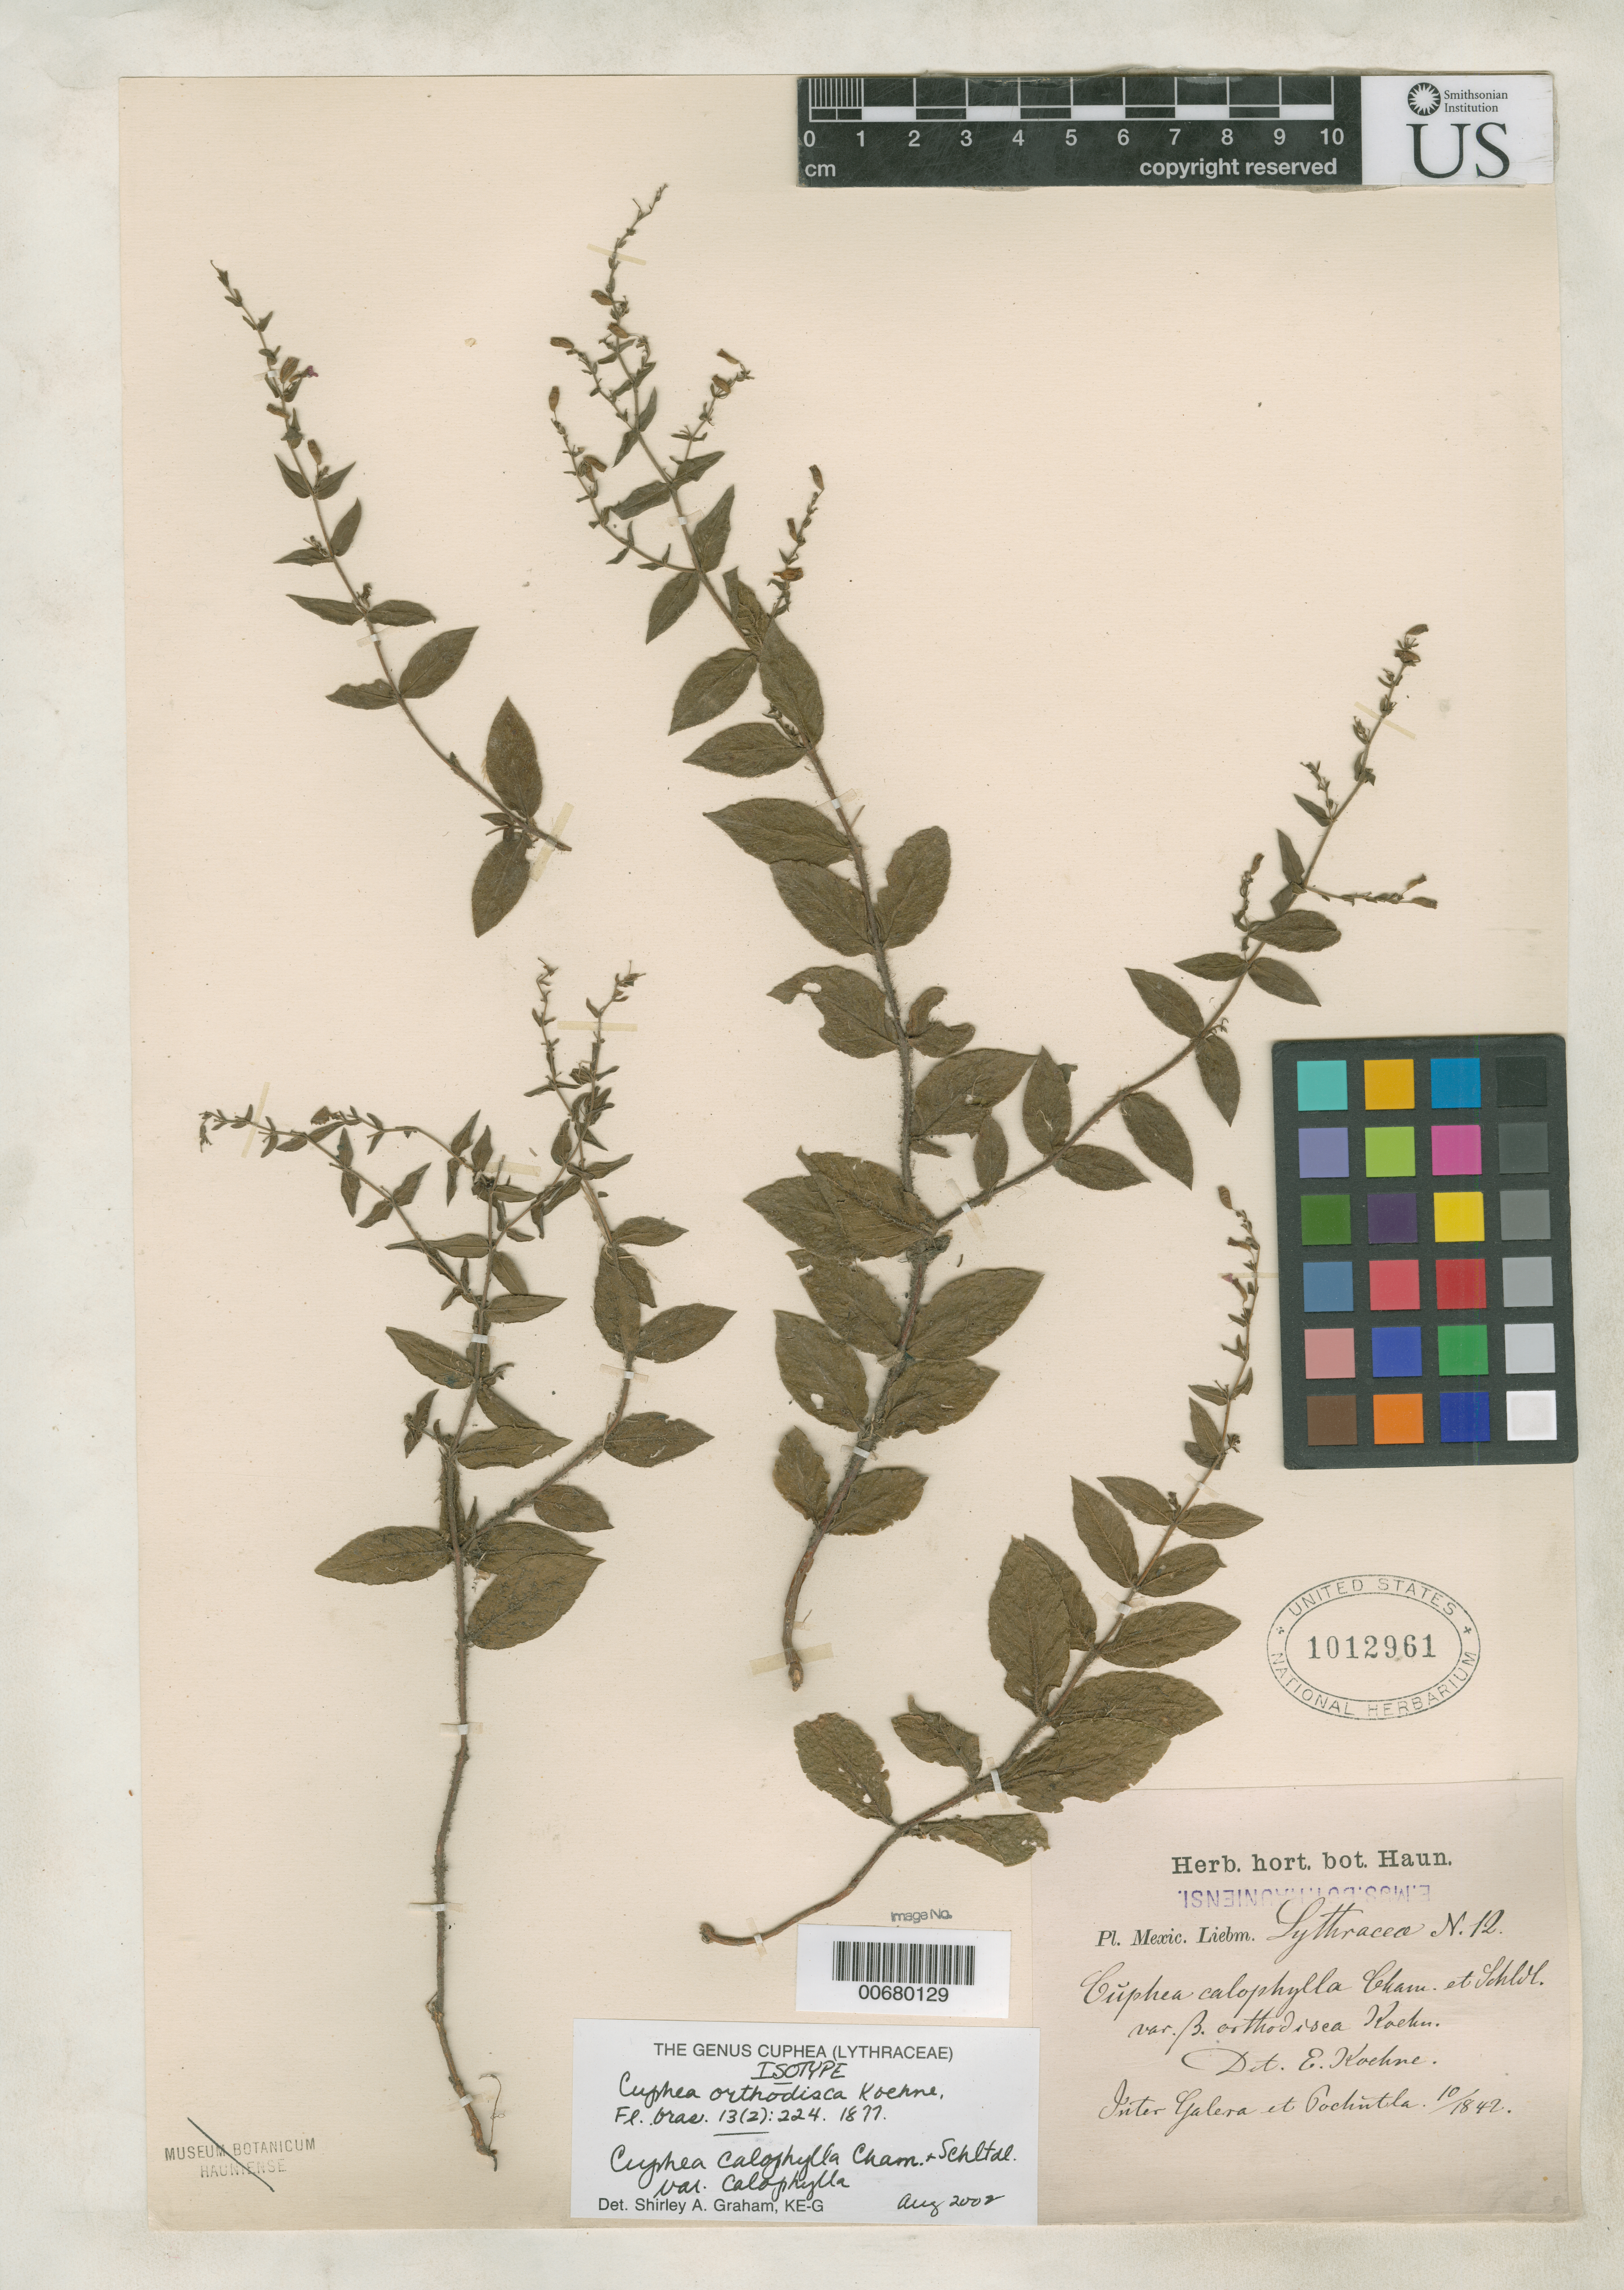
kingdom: Plantae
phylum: Tracheophyta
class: Magnoliopsida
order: Myrtales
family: Lythraceae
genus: Cuphea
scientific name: Cuphea orthodisca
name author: Koehne in Mart.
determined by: Graham, Shirley Ann Tousch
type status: Isotype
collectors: F. M. Liebmann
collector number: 12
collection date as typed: Oct 1842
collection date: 1842-10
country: Mexico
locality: Inter Galera et Cochutla.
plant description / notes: Type fragment of same collection also in Type Herbarium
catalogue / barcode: US 1012961